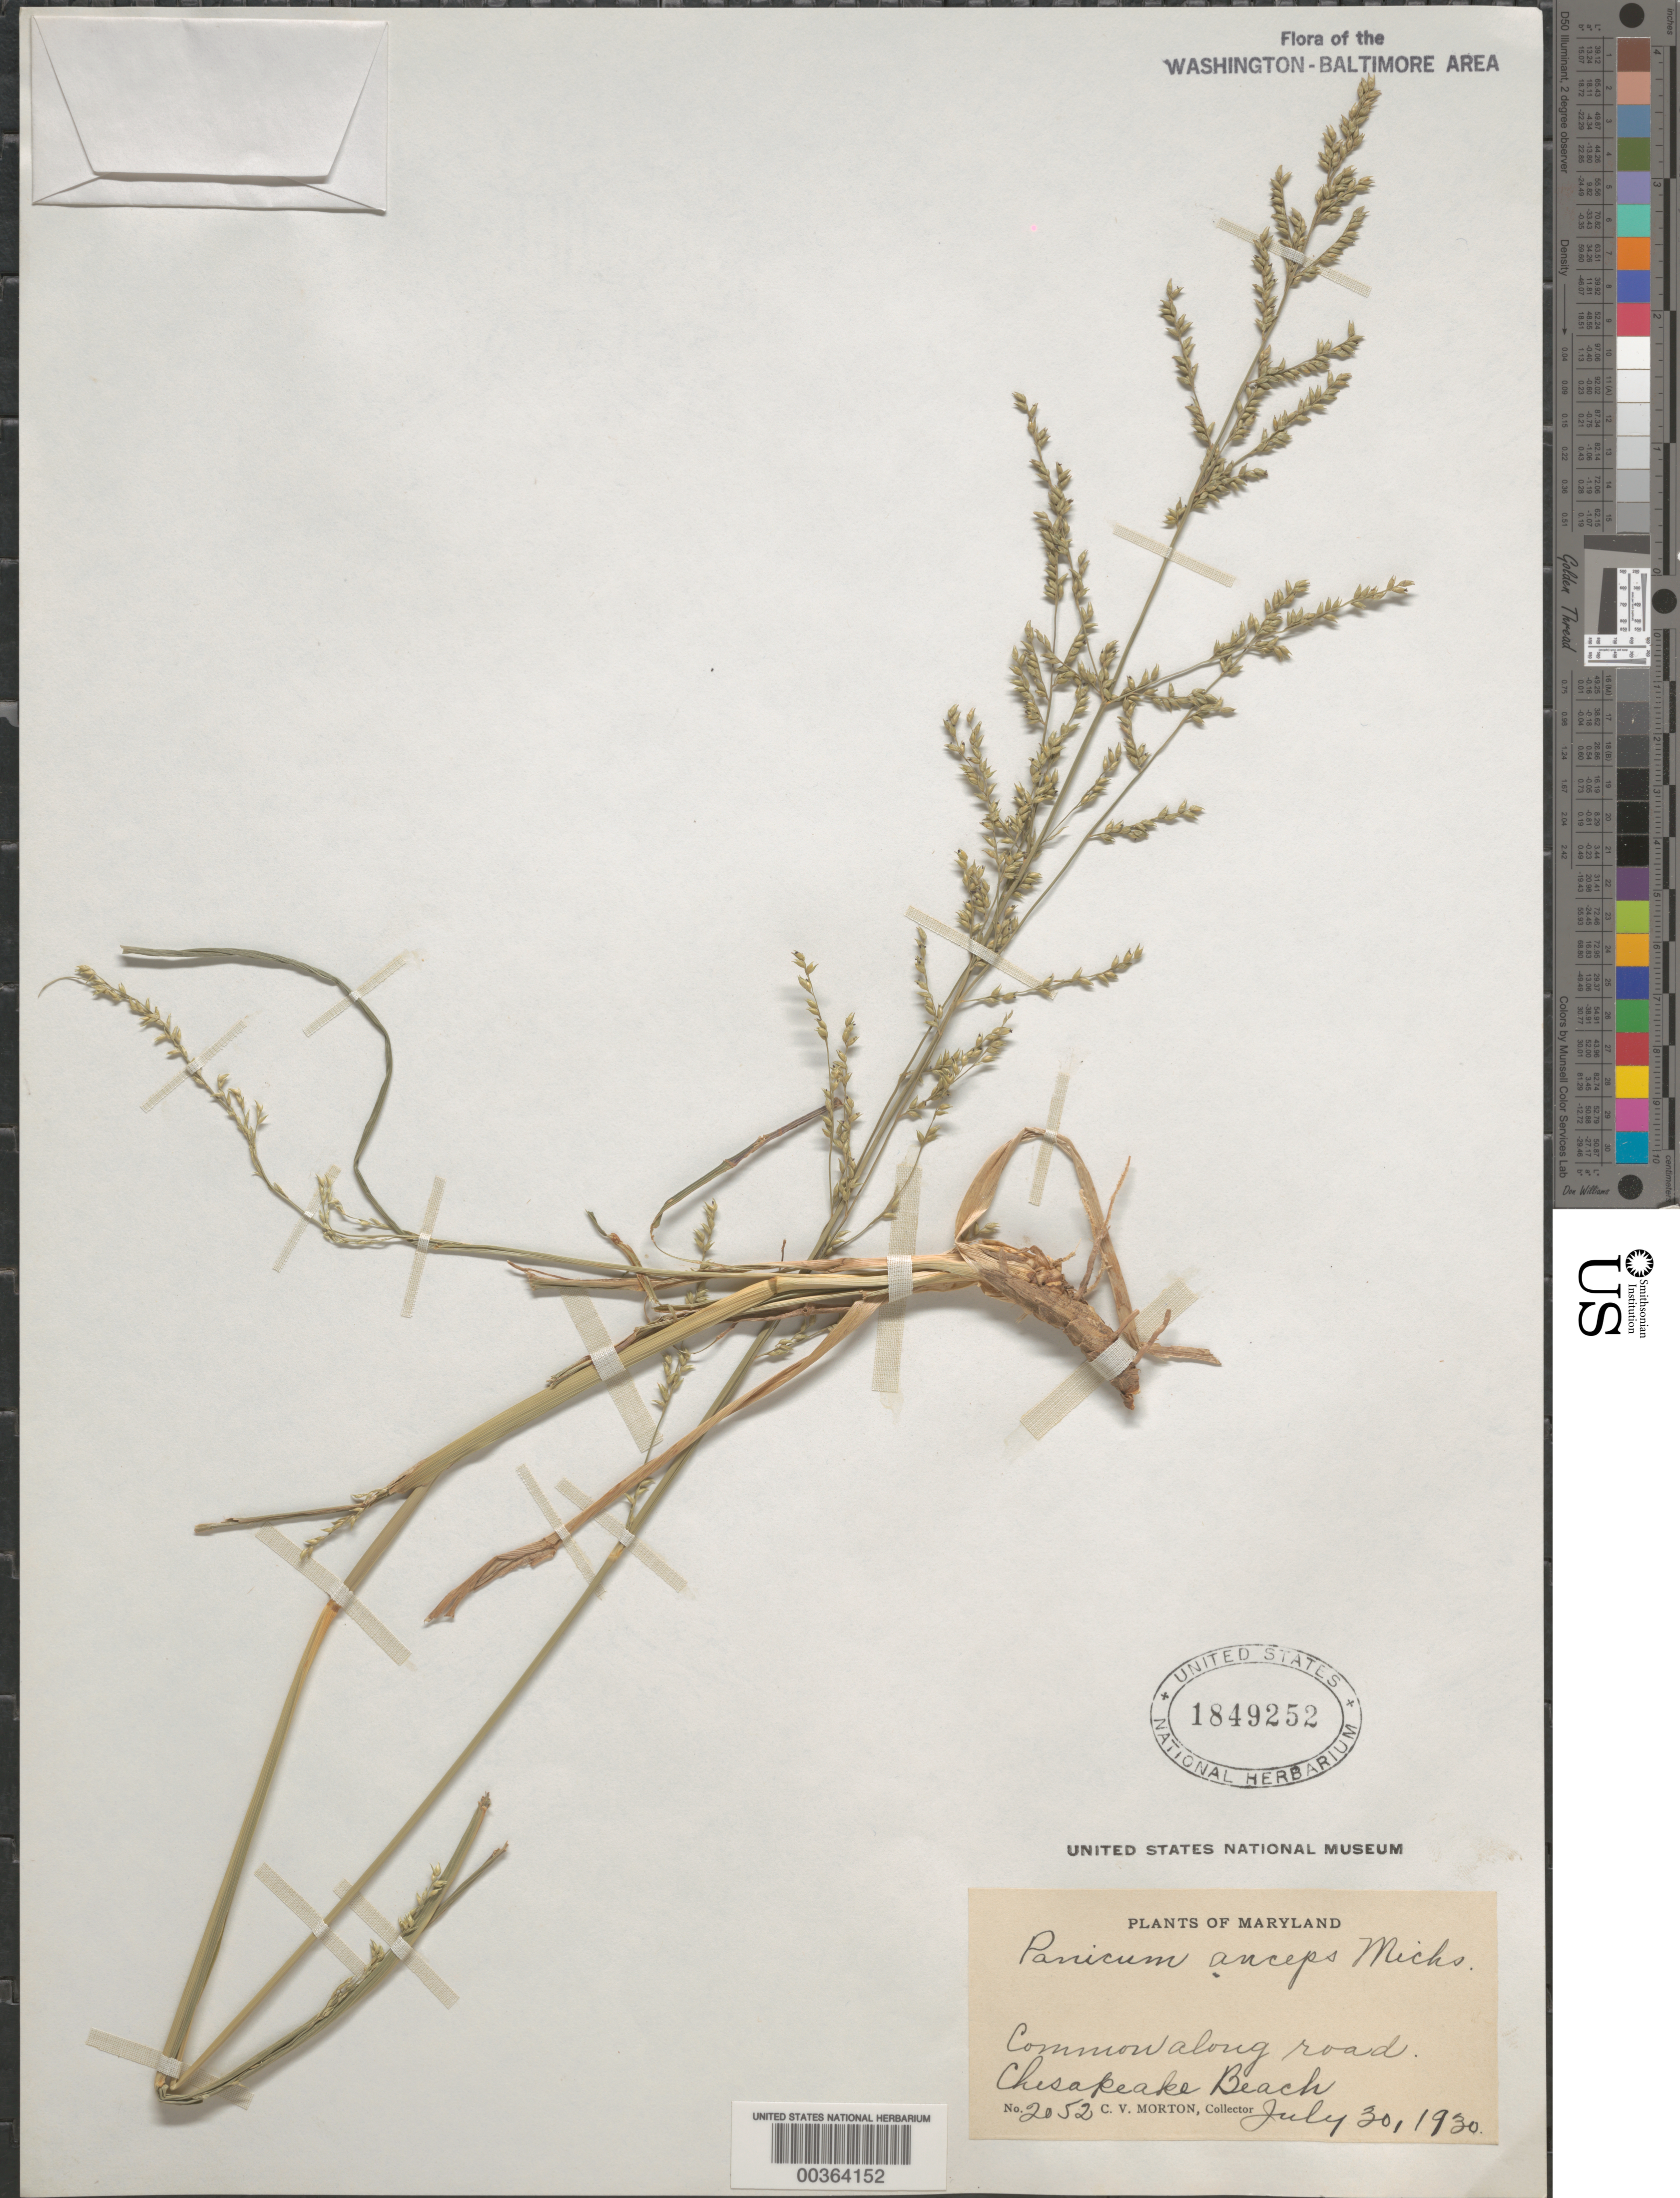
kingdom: Plantae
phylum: Tracheophyta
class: Liliopsida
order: Poales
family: Poaceae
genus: Coleataenia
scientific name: Coleataenia anceps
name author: (Michx.) Soreng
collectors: C. V. Morton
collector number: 2052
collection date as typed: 30 Jul 1930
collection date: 1930-07-30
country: United States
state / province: Maryland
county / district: Calvert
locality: Chesapeake Beach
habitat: Along road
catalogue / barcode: US 1849252